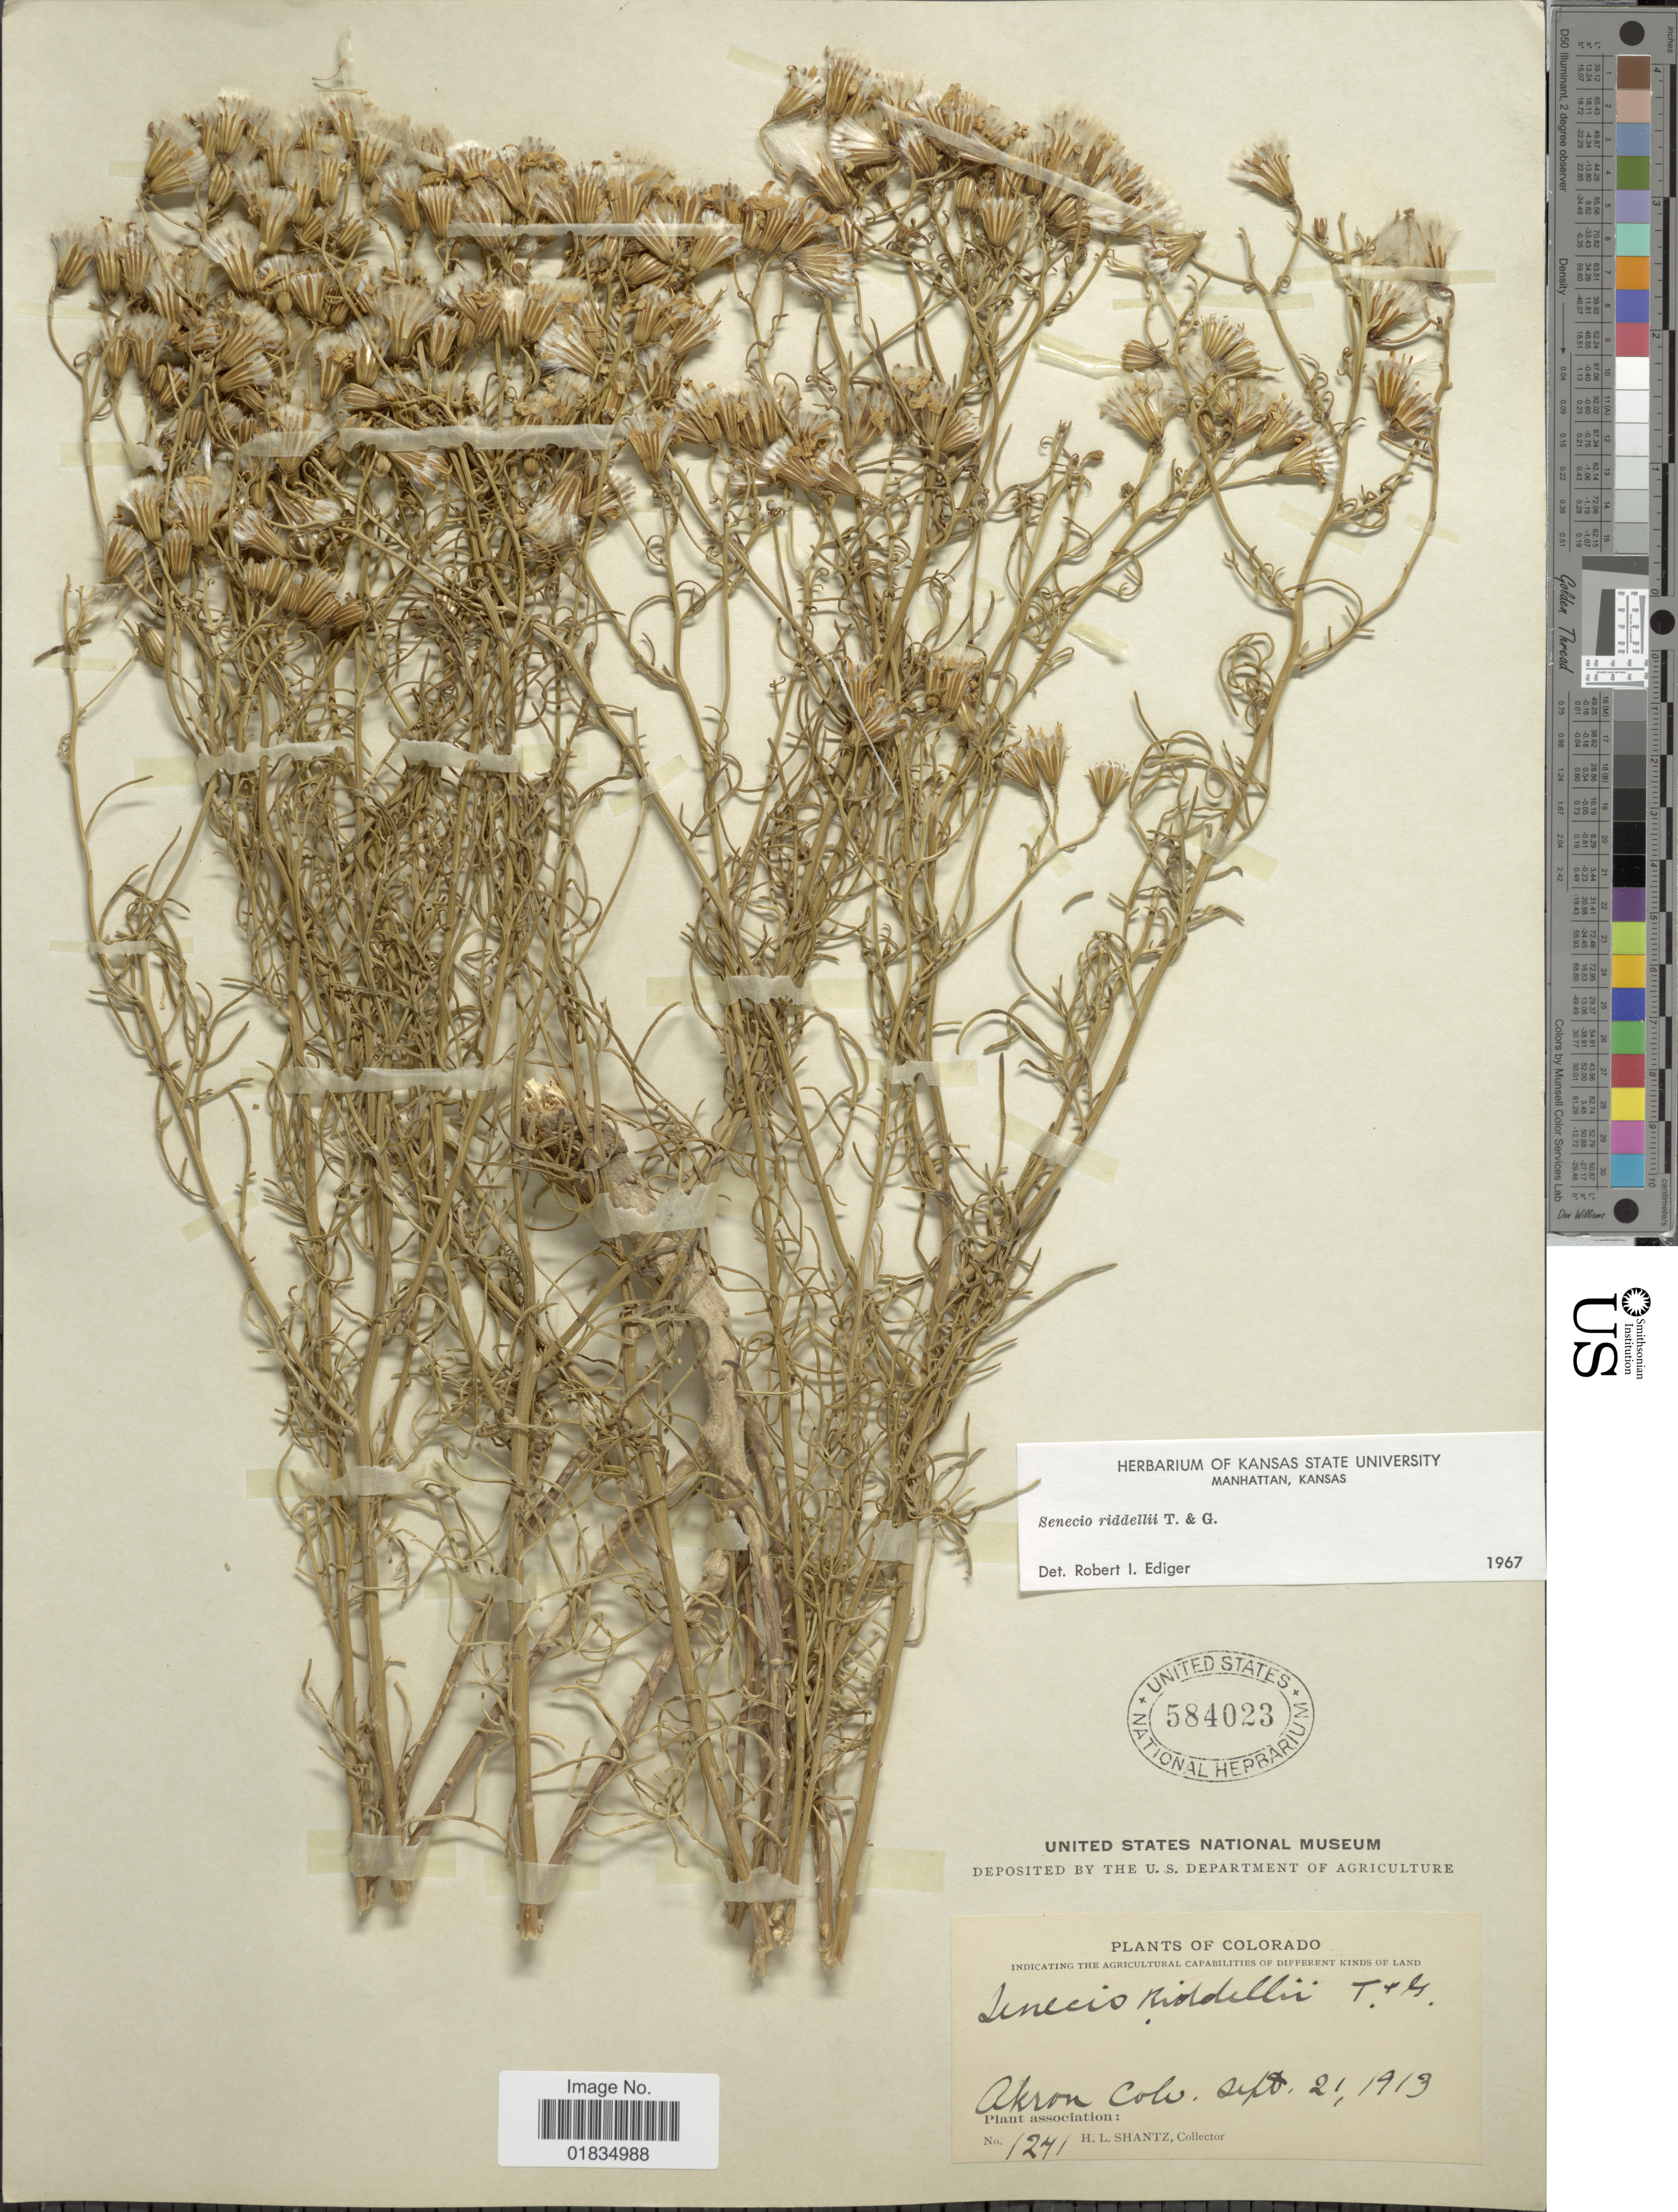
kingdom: Plantae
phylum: Tracheophyta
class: Magnoliopsida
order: Asterales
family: Asteraceae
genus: Senecio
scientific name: Senecio riddellii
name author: Torr. & A. Gray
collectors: H. Shantz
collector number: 1241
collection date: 1913-09-21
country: United States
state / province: Colorado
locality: Akron Colo.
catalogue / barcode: US 584023